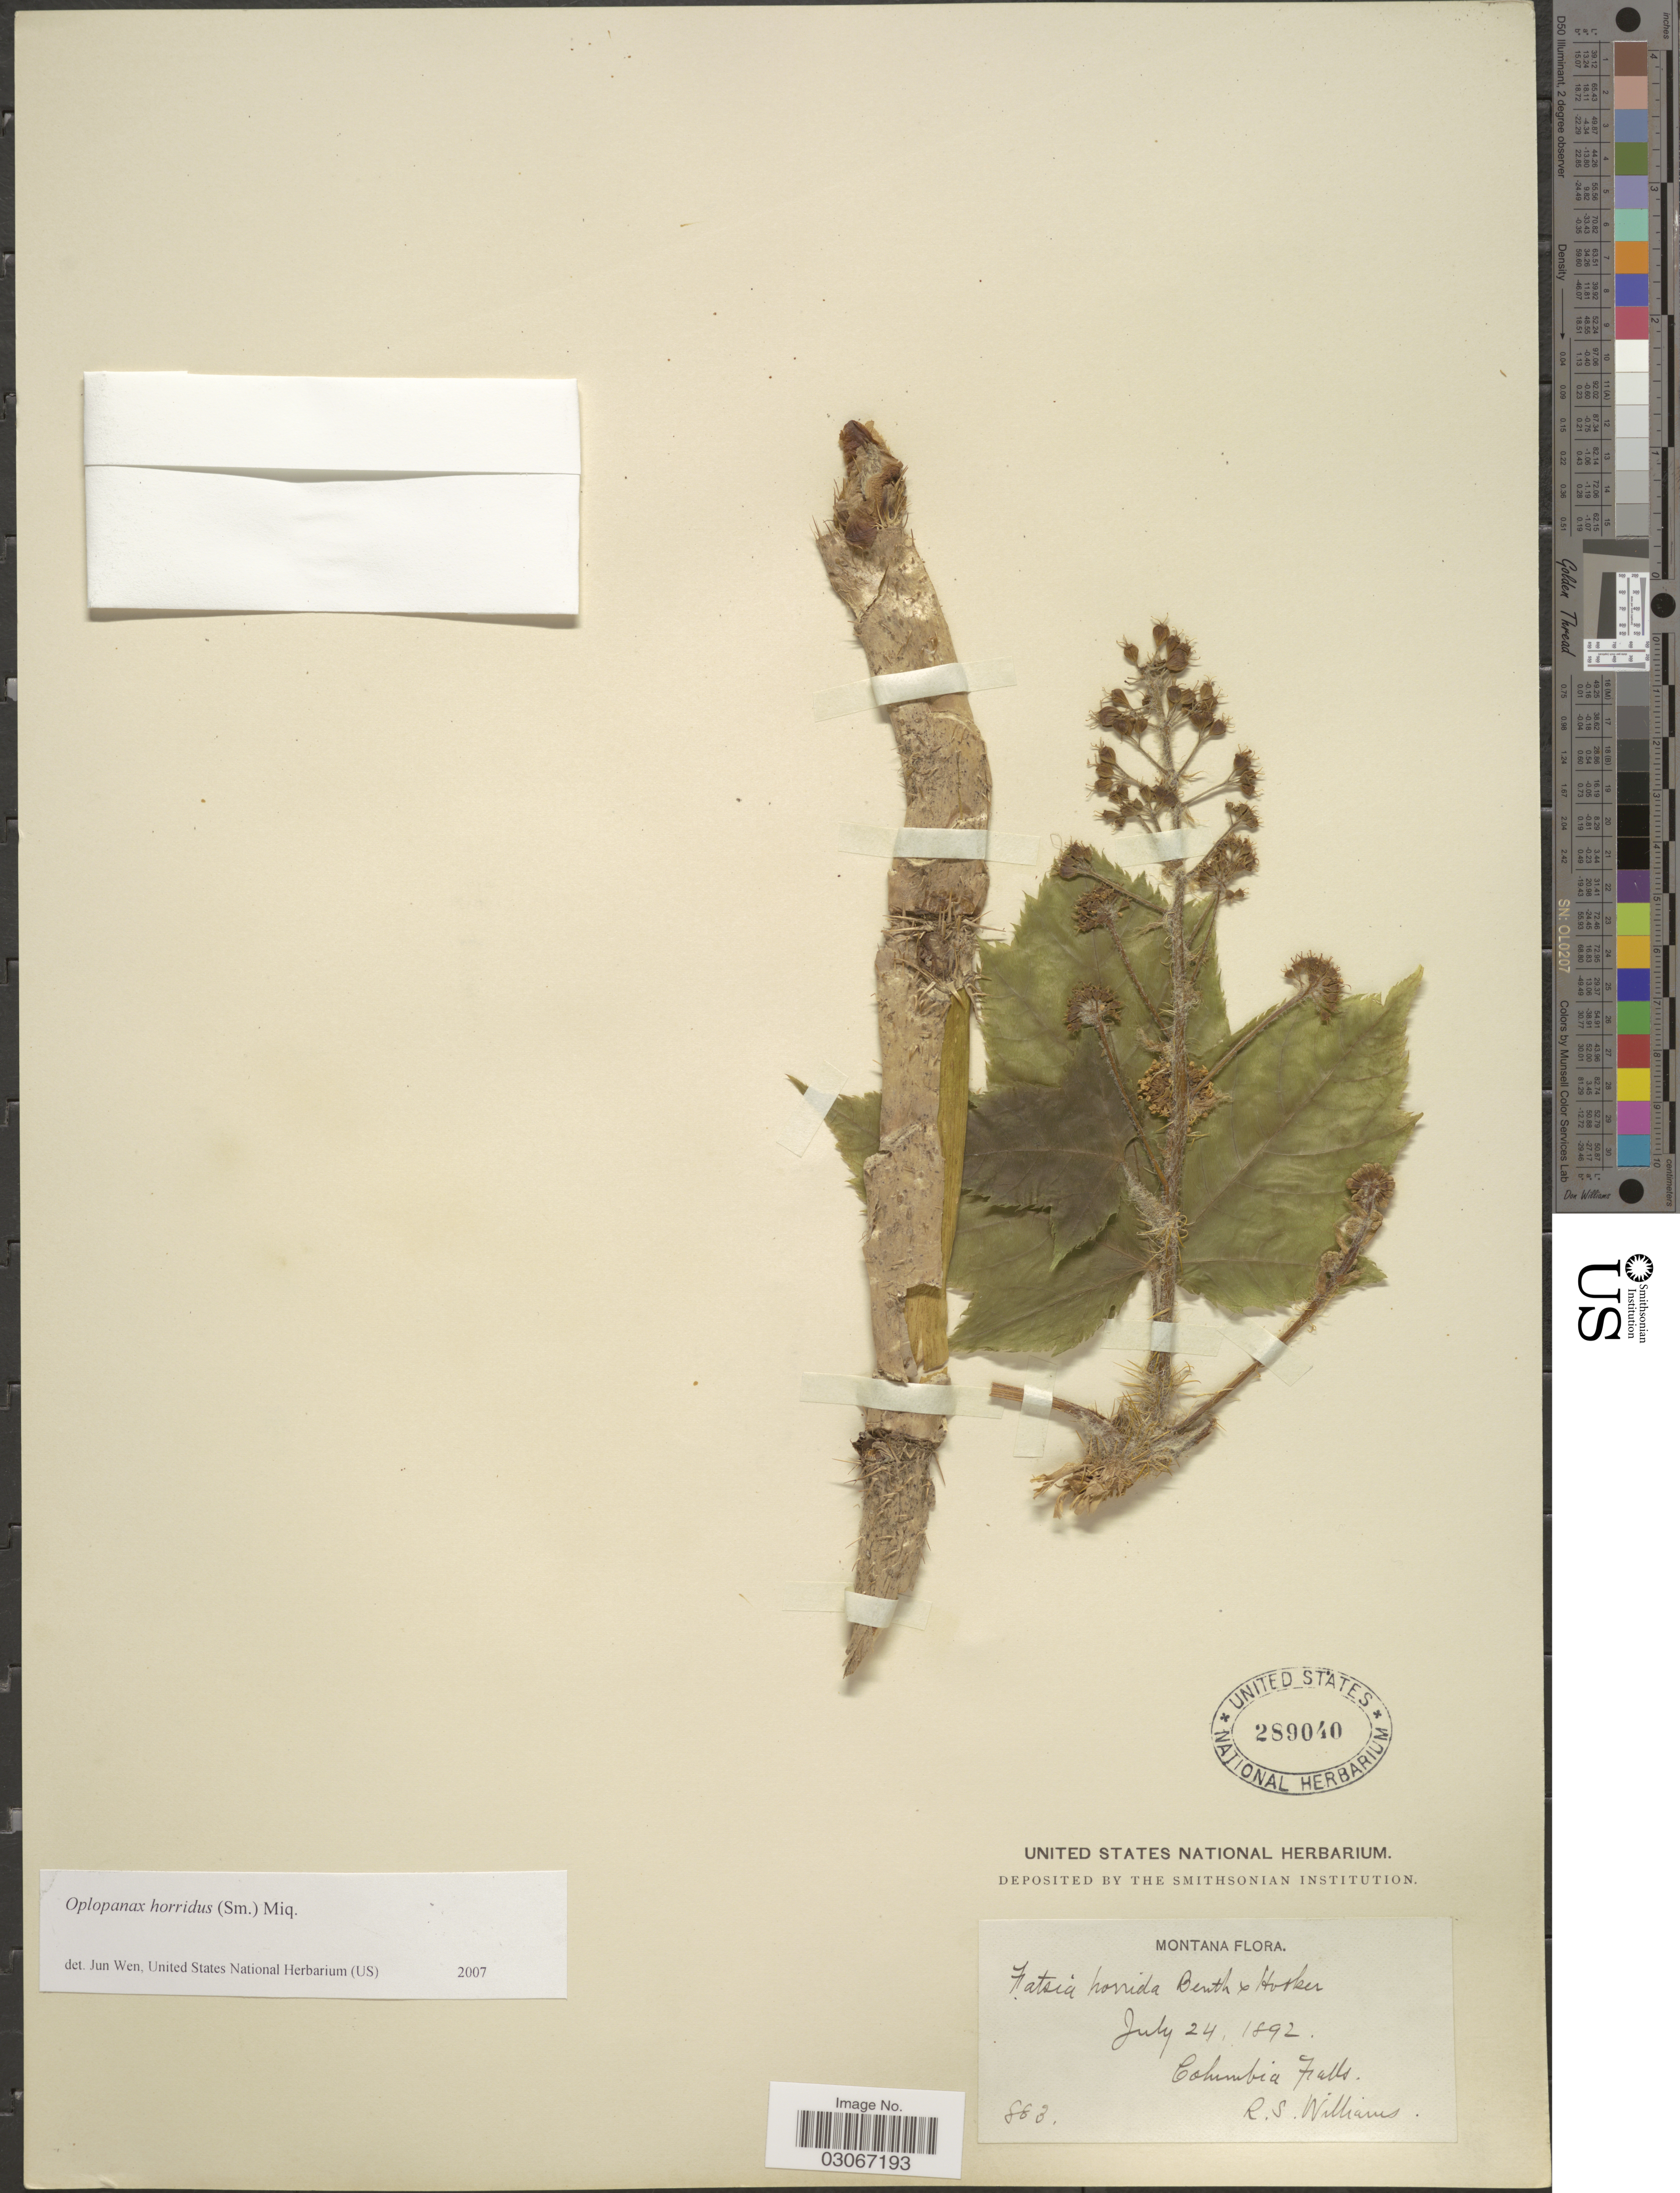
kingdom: Plantae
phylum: Tracheophyta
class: Magnoliopsida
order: Apiales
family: Apiaceae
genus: Opopanax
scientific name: Opopanax horridus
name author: Miq. ex Dippel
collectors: R. S. Williams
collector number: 883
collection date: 1892-07-24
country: United States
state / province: Montana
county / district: Flathead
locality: Columbia Falls.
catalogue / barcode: US 289040